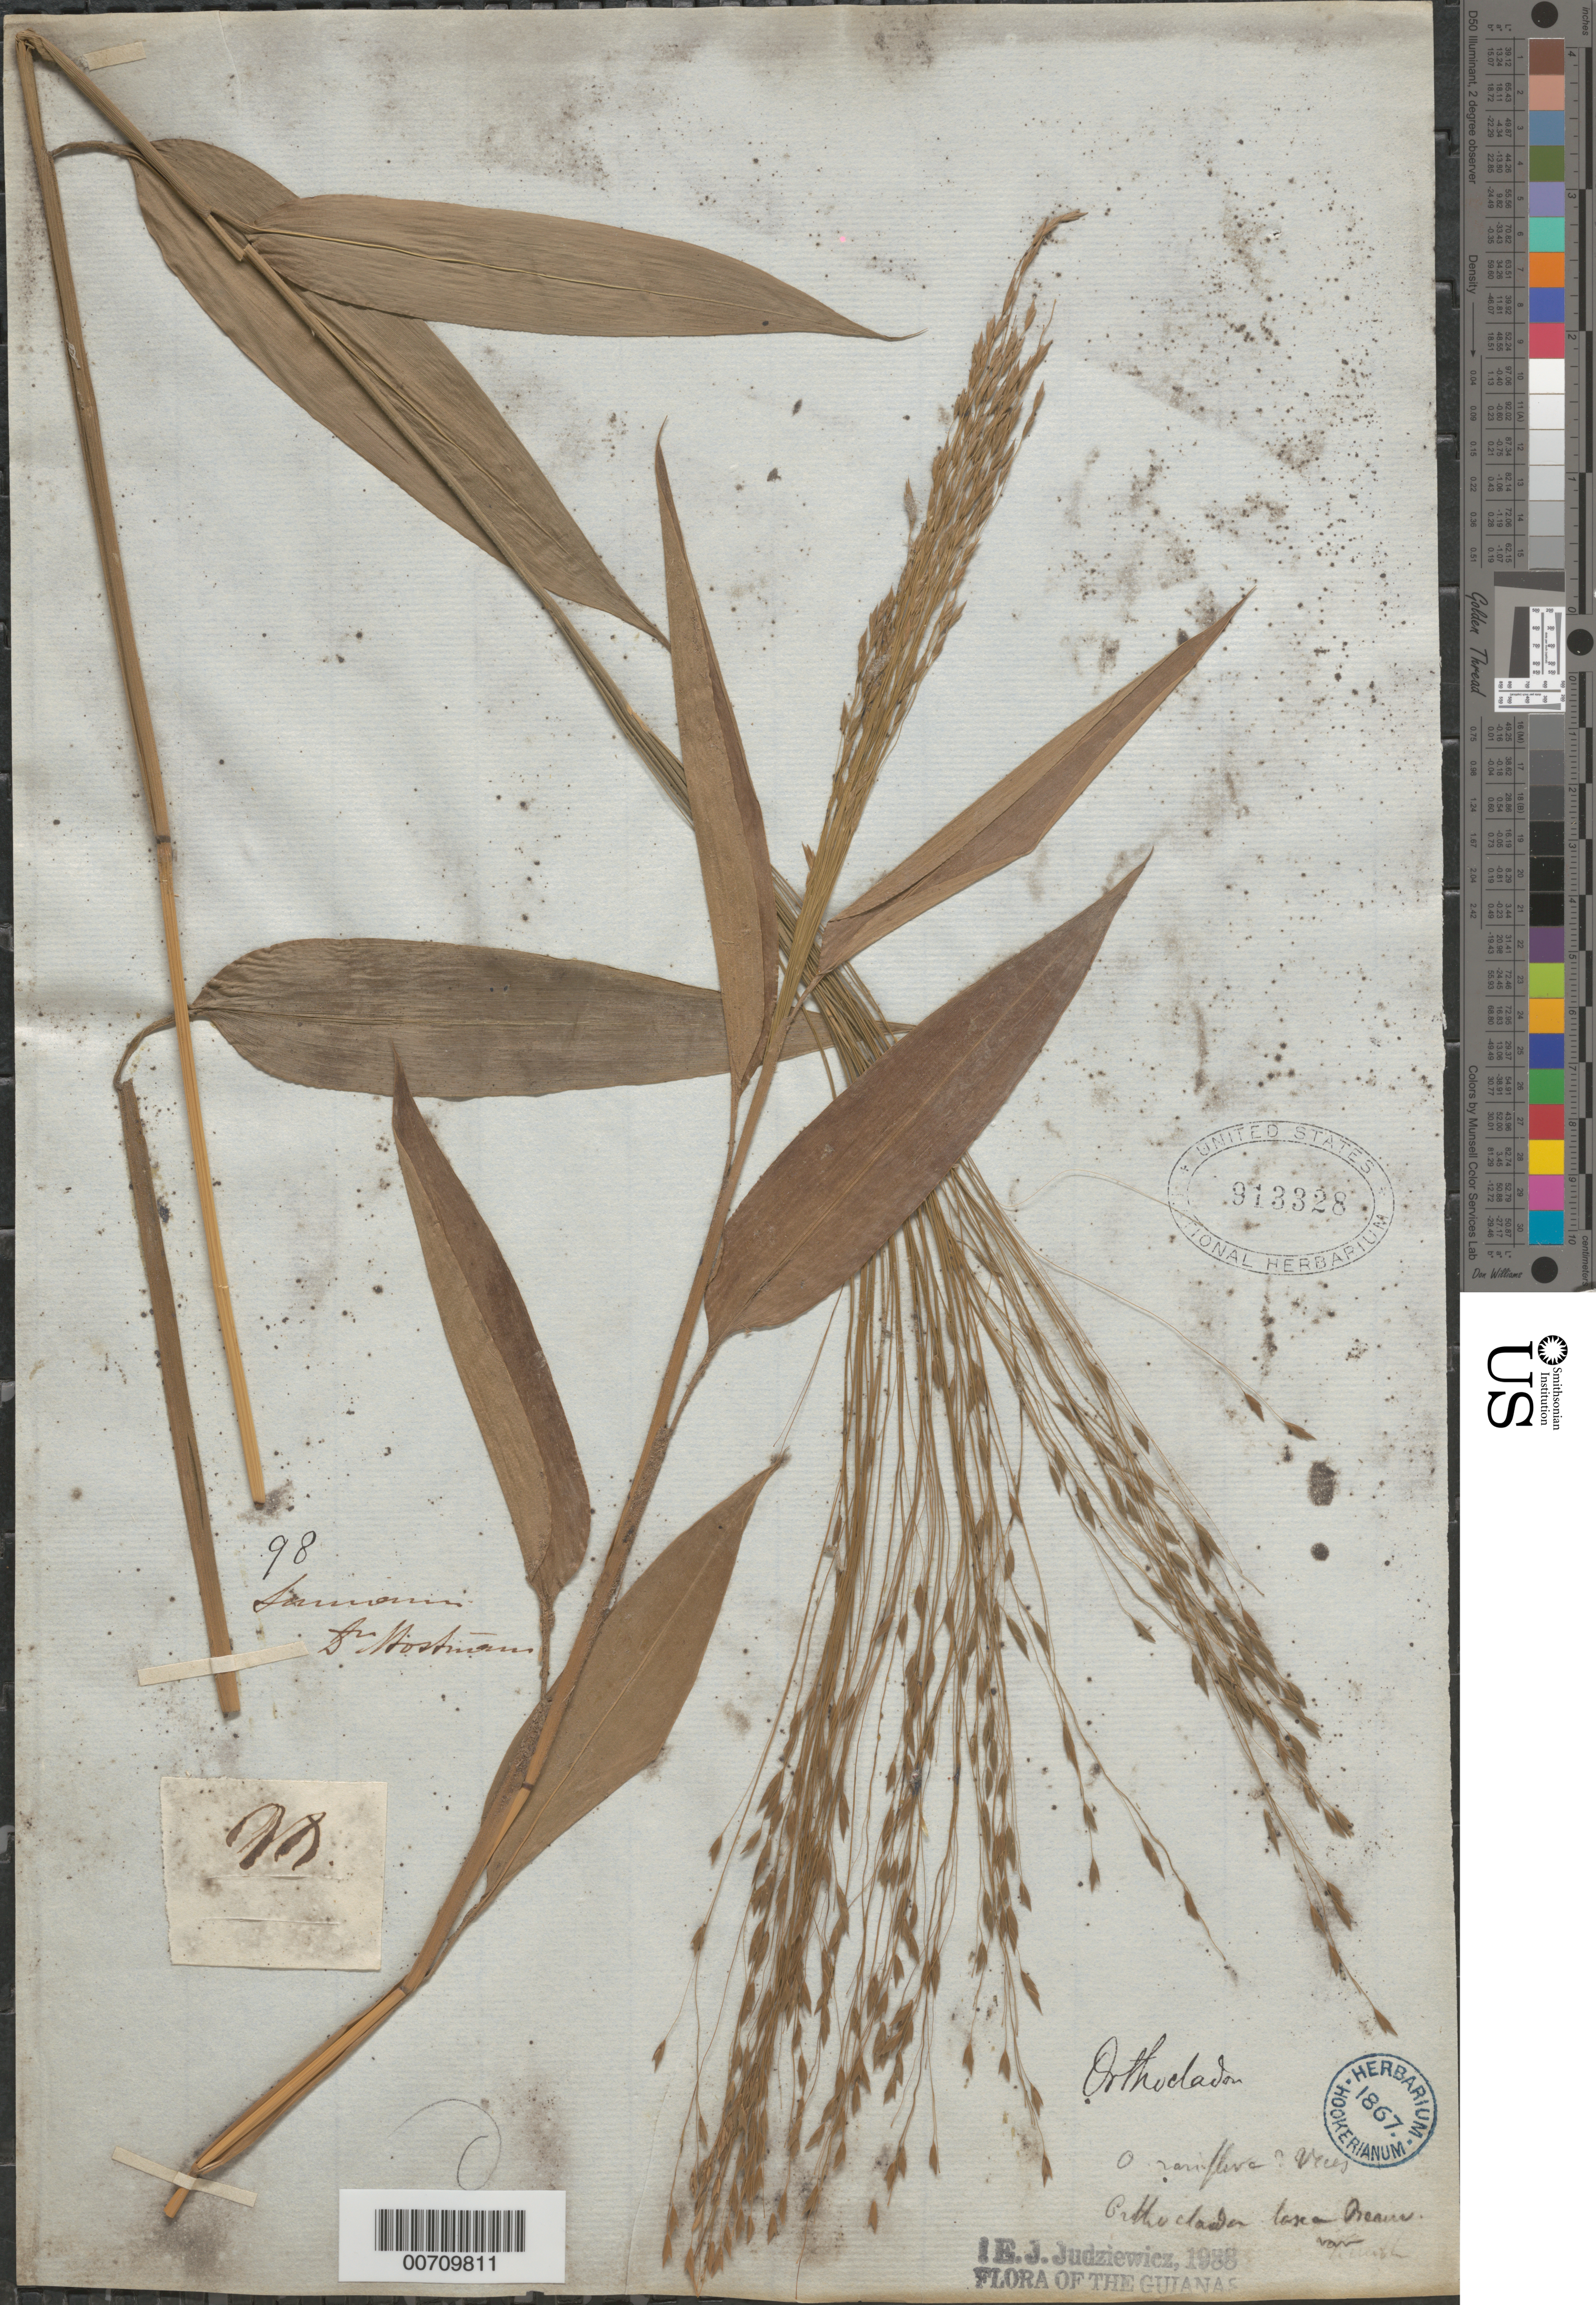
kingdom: Plantae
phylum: Tracheophyta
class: Liliopsida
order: Poales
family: Poaceae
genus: Orthoclada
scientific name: Orthoclada sp.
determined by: Judziewicz, E. J.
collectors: F. Hostmann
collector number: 98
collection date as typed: s.d.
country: Suriname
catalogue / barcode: US 913328